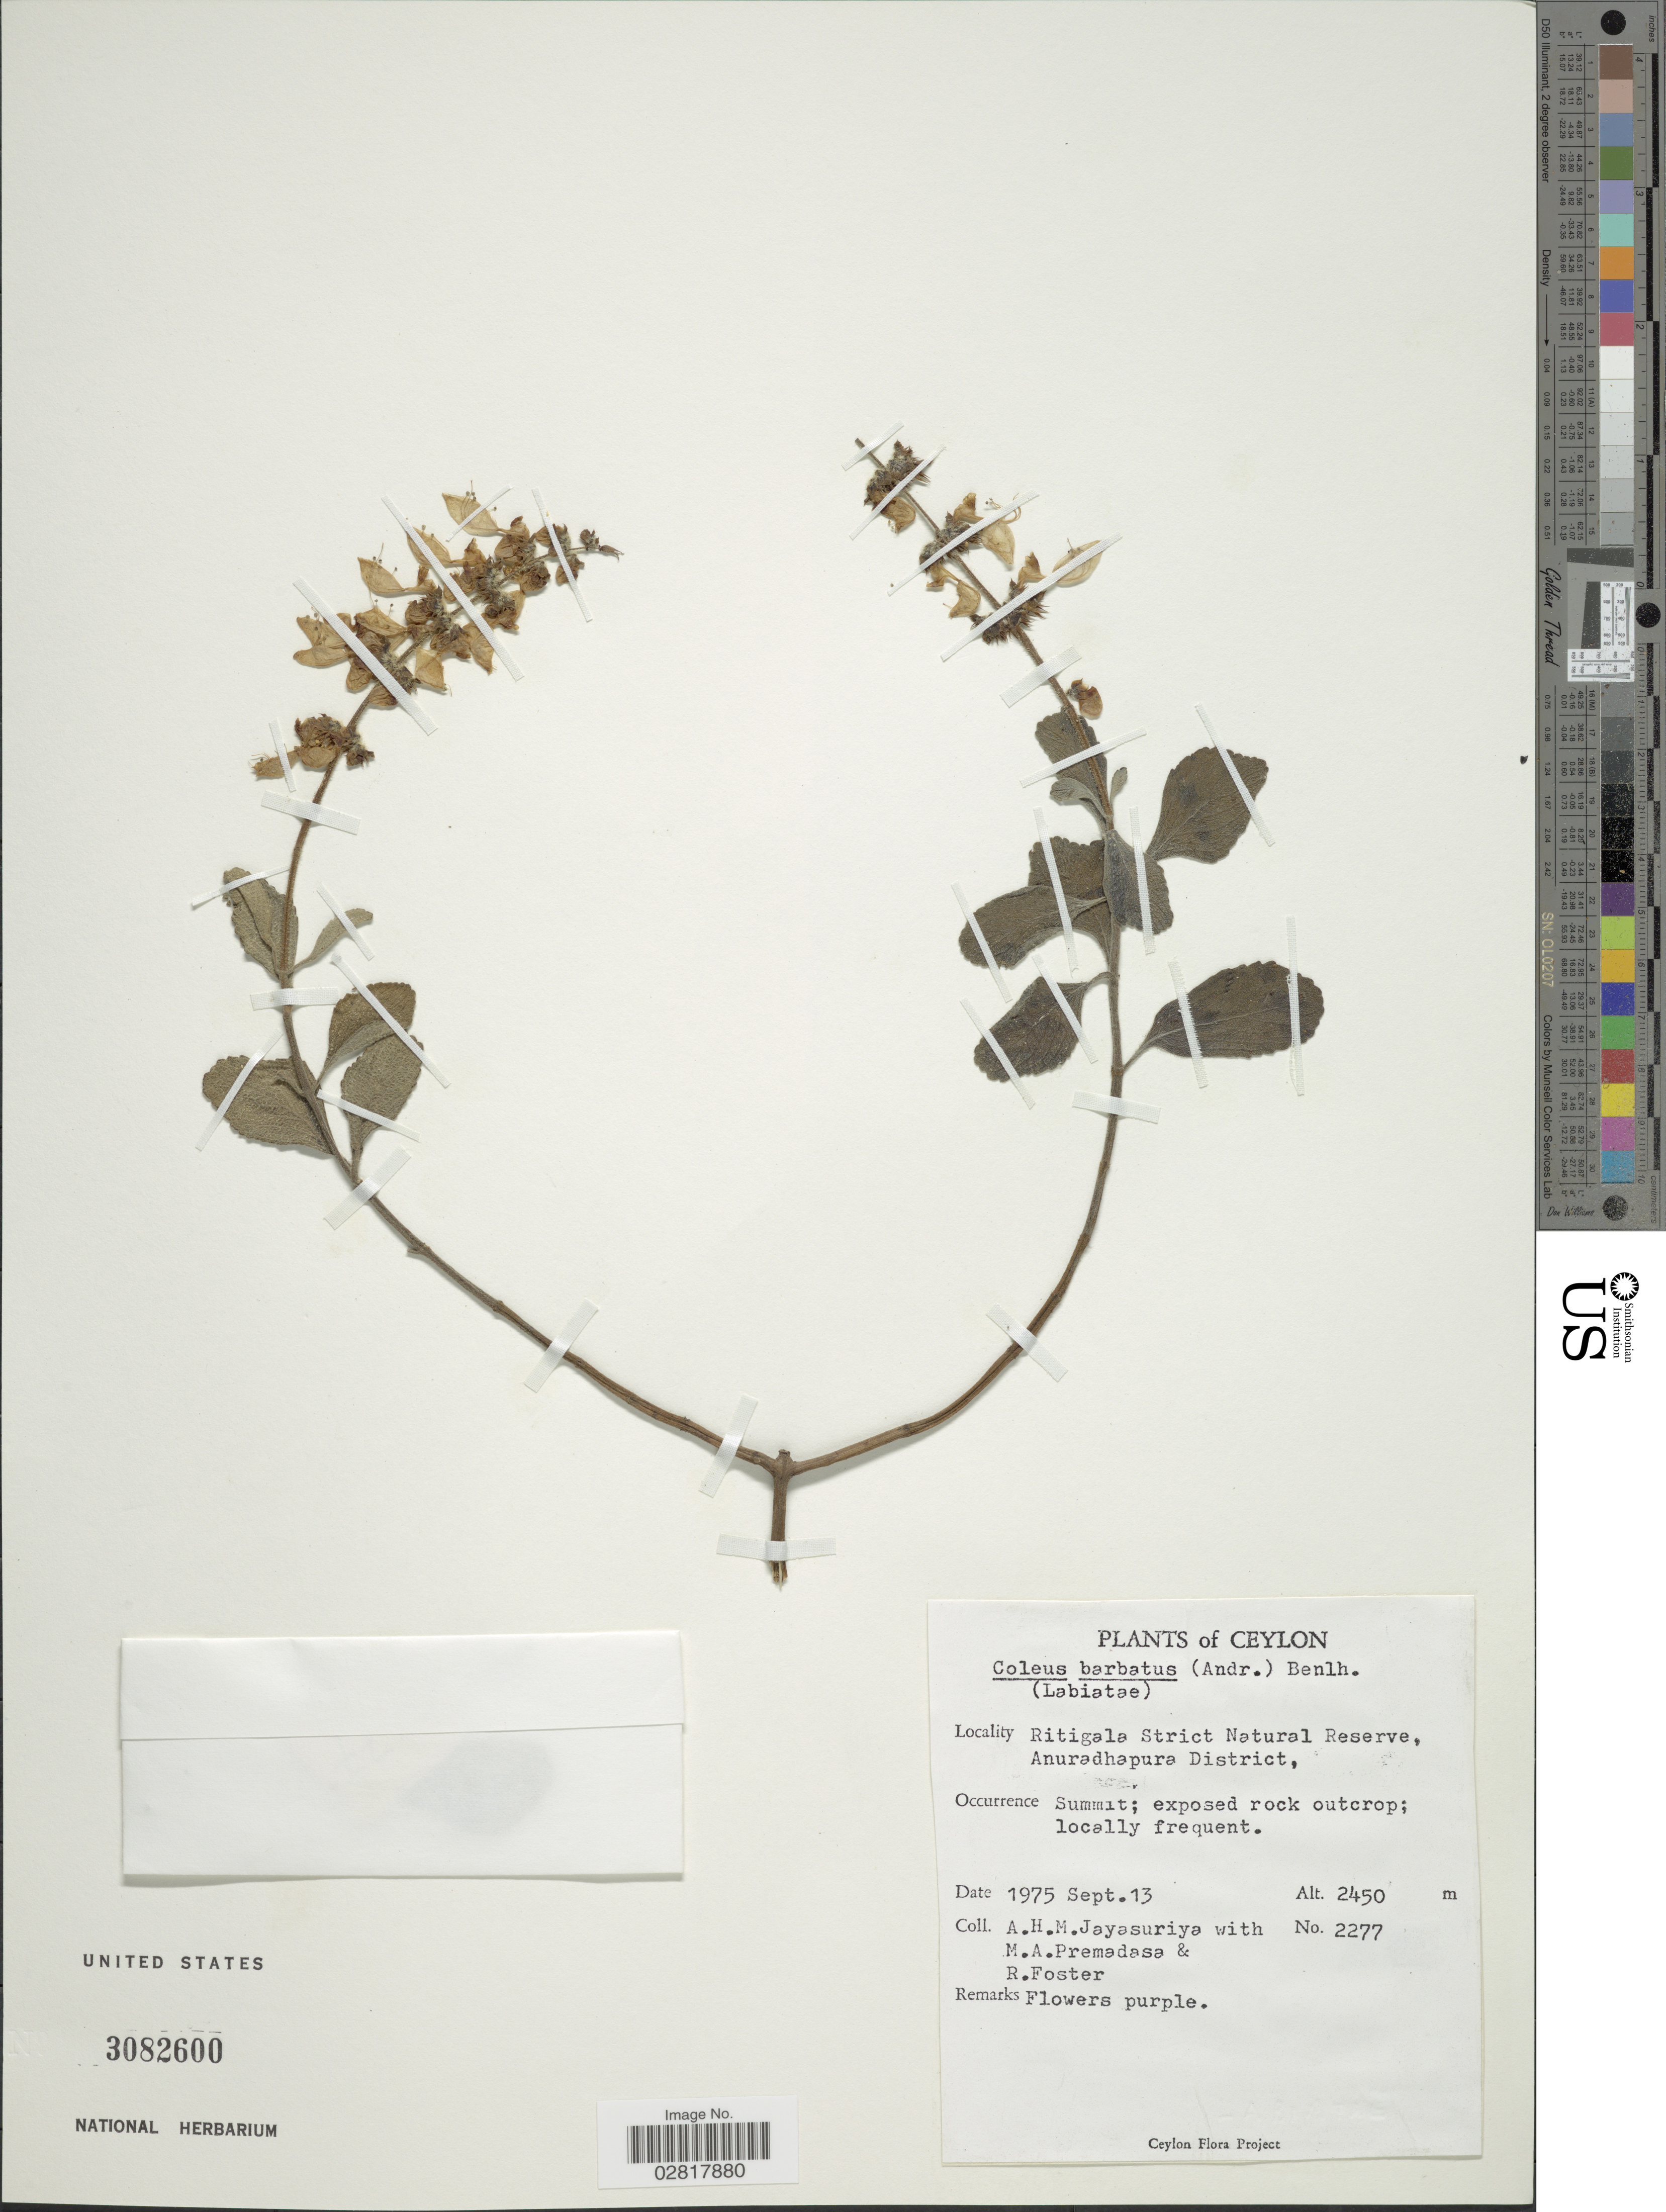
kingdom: Plantae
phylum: Tracheophyta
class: Magnoliopsida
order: Lamiales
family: Lamiaceae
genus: Plectranthus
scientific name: Plectranthus barbatus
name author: Andrews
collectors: A. H. Jayasuriya, M. Premadasa & R. Foster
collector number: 2277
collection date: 1975-09-13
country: Sri Lanka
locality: Ceylon. Ritigala Strict Natural Reserve, Anuradhapura District.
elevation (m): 2450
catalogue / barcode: US 3082600